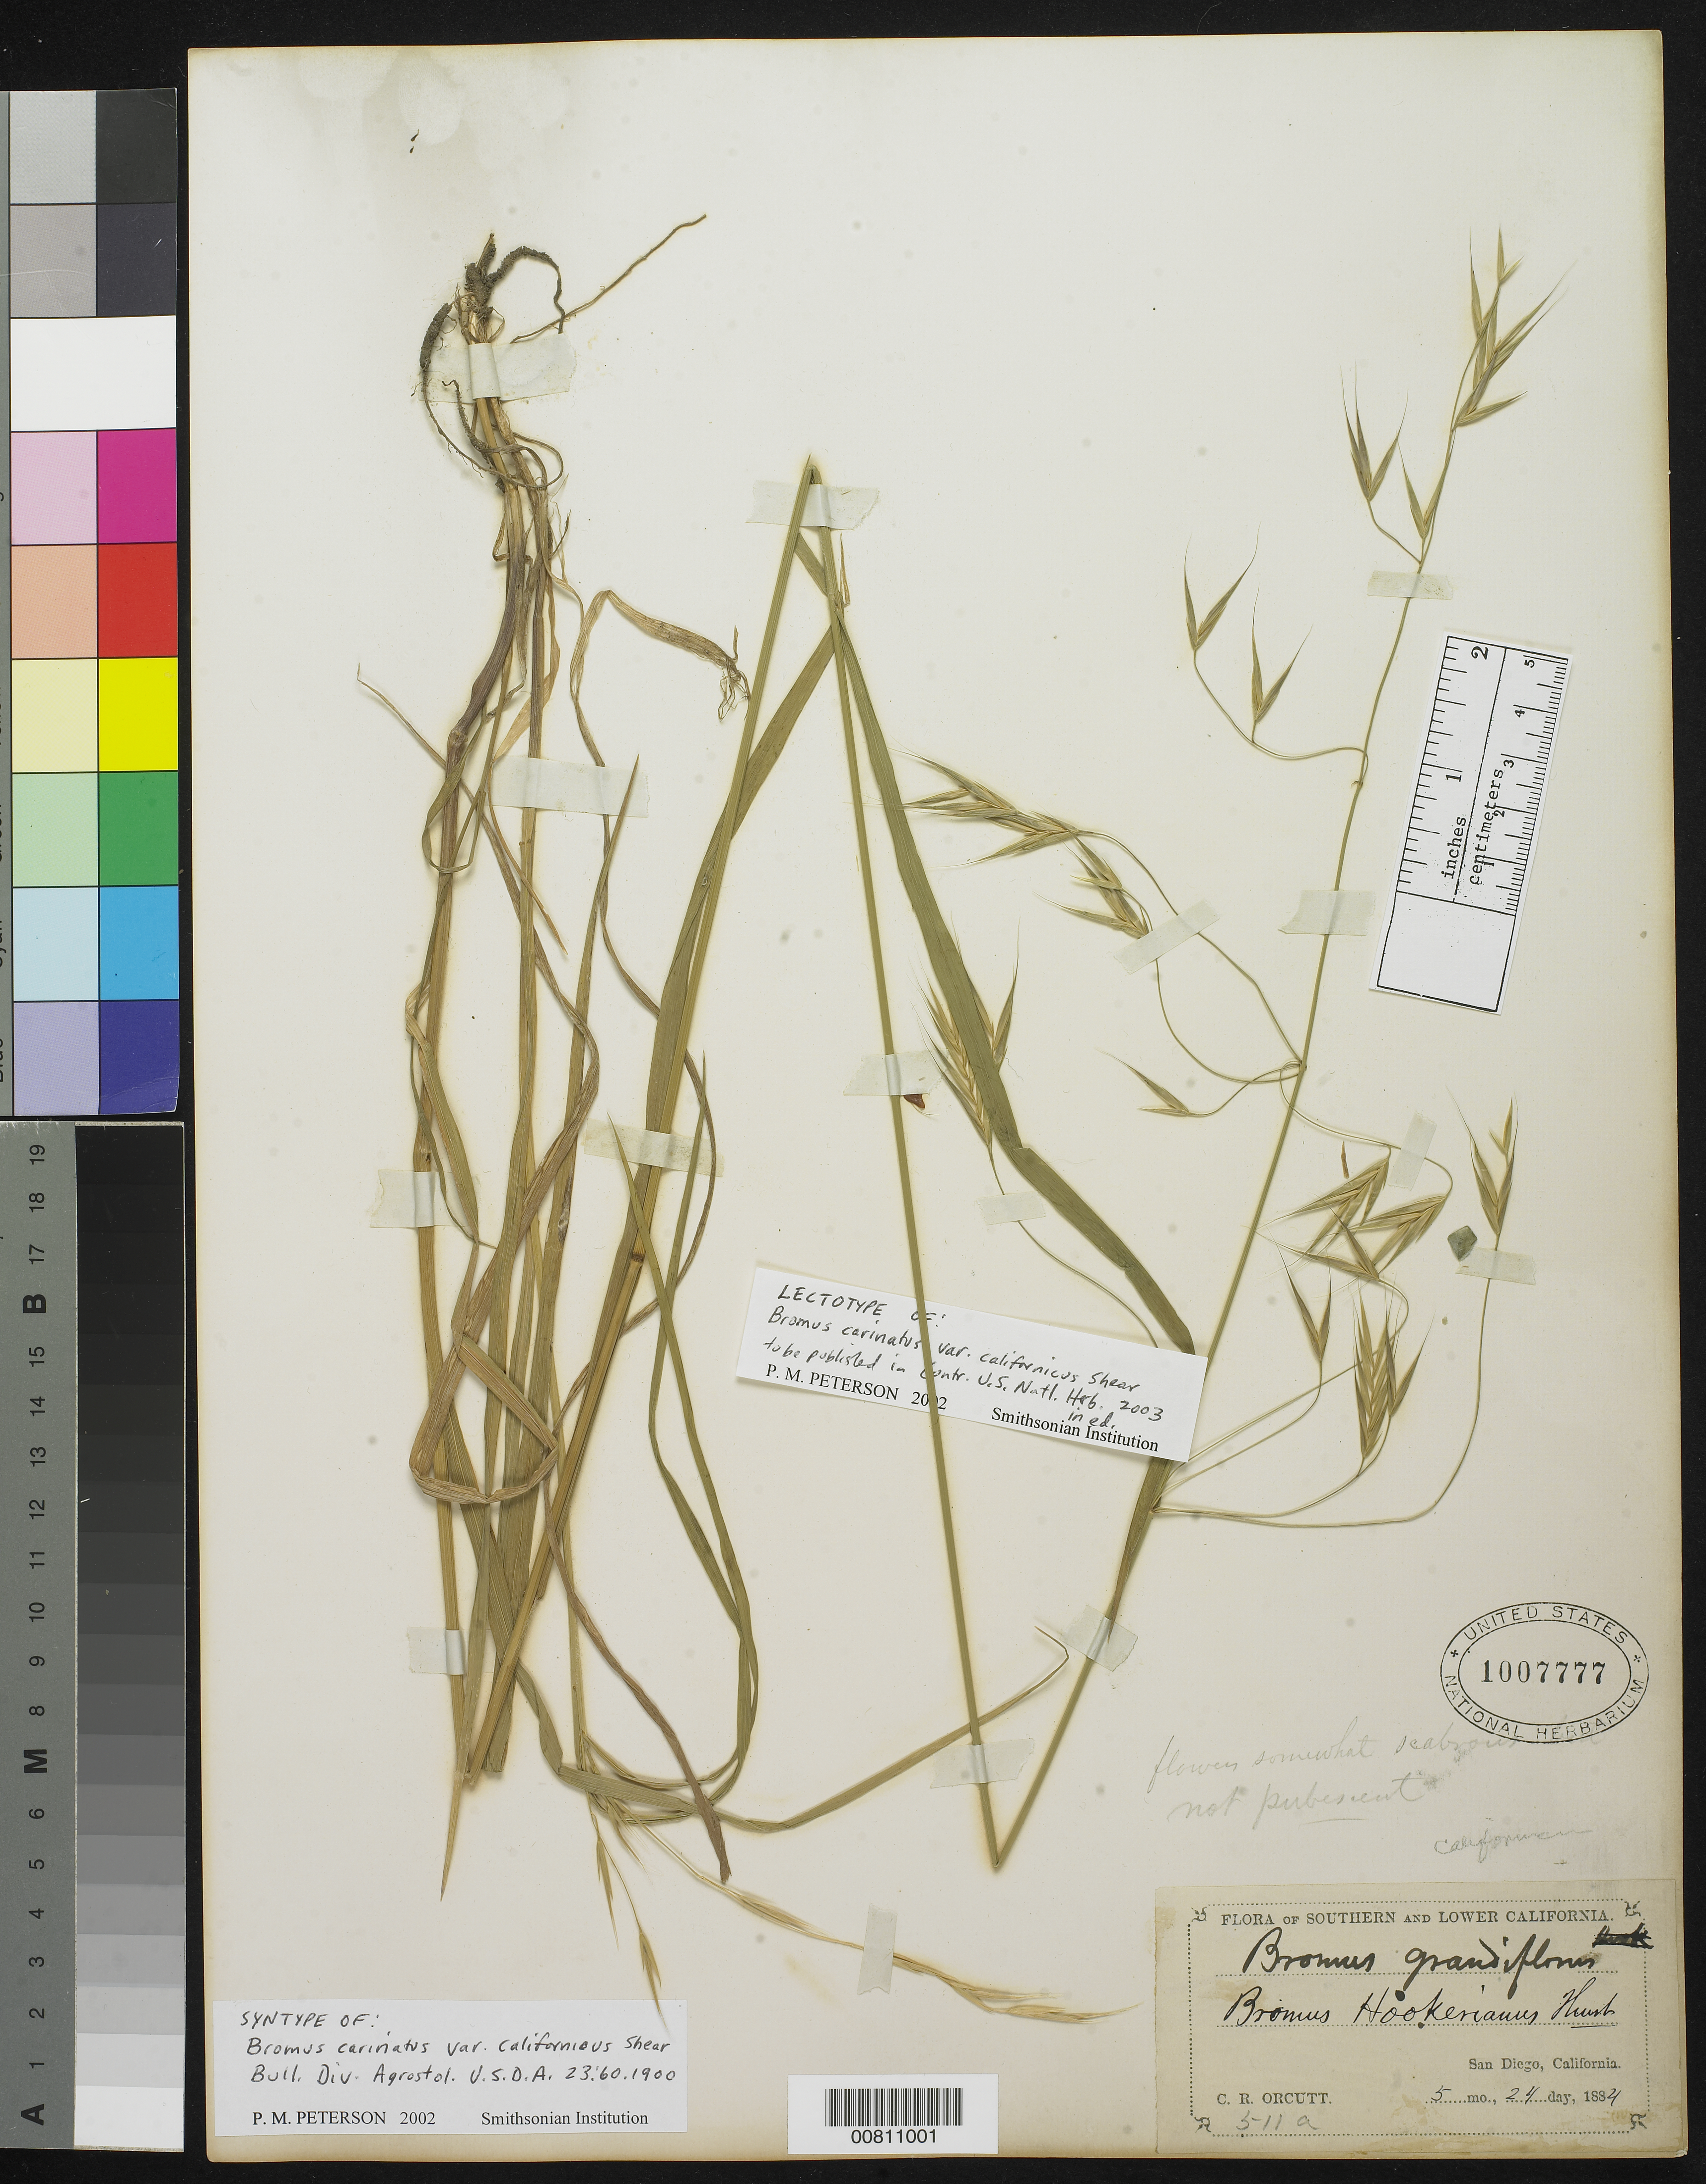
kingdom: Plantae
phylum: Tracheophyta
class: Liliopsida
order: Poales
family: Poaceae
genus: Bromus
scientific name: Bromus carinatus var. californicus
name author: Shear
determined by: Peterson, Paul M., (BOT), Smithsonian Institution - National Museum of Natural History (UNITED STATES)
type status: Syntype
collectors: C. R. Orcutt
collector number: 511a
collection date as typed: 24 May 1884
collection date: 1884-05-24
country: United States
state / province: California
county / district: San Diego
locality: San Diego, California.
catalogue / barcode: US 1007777